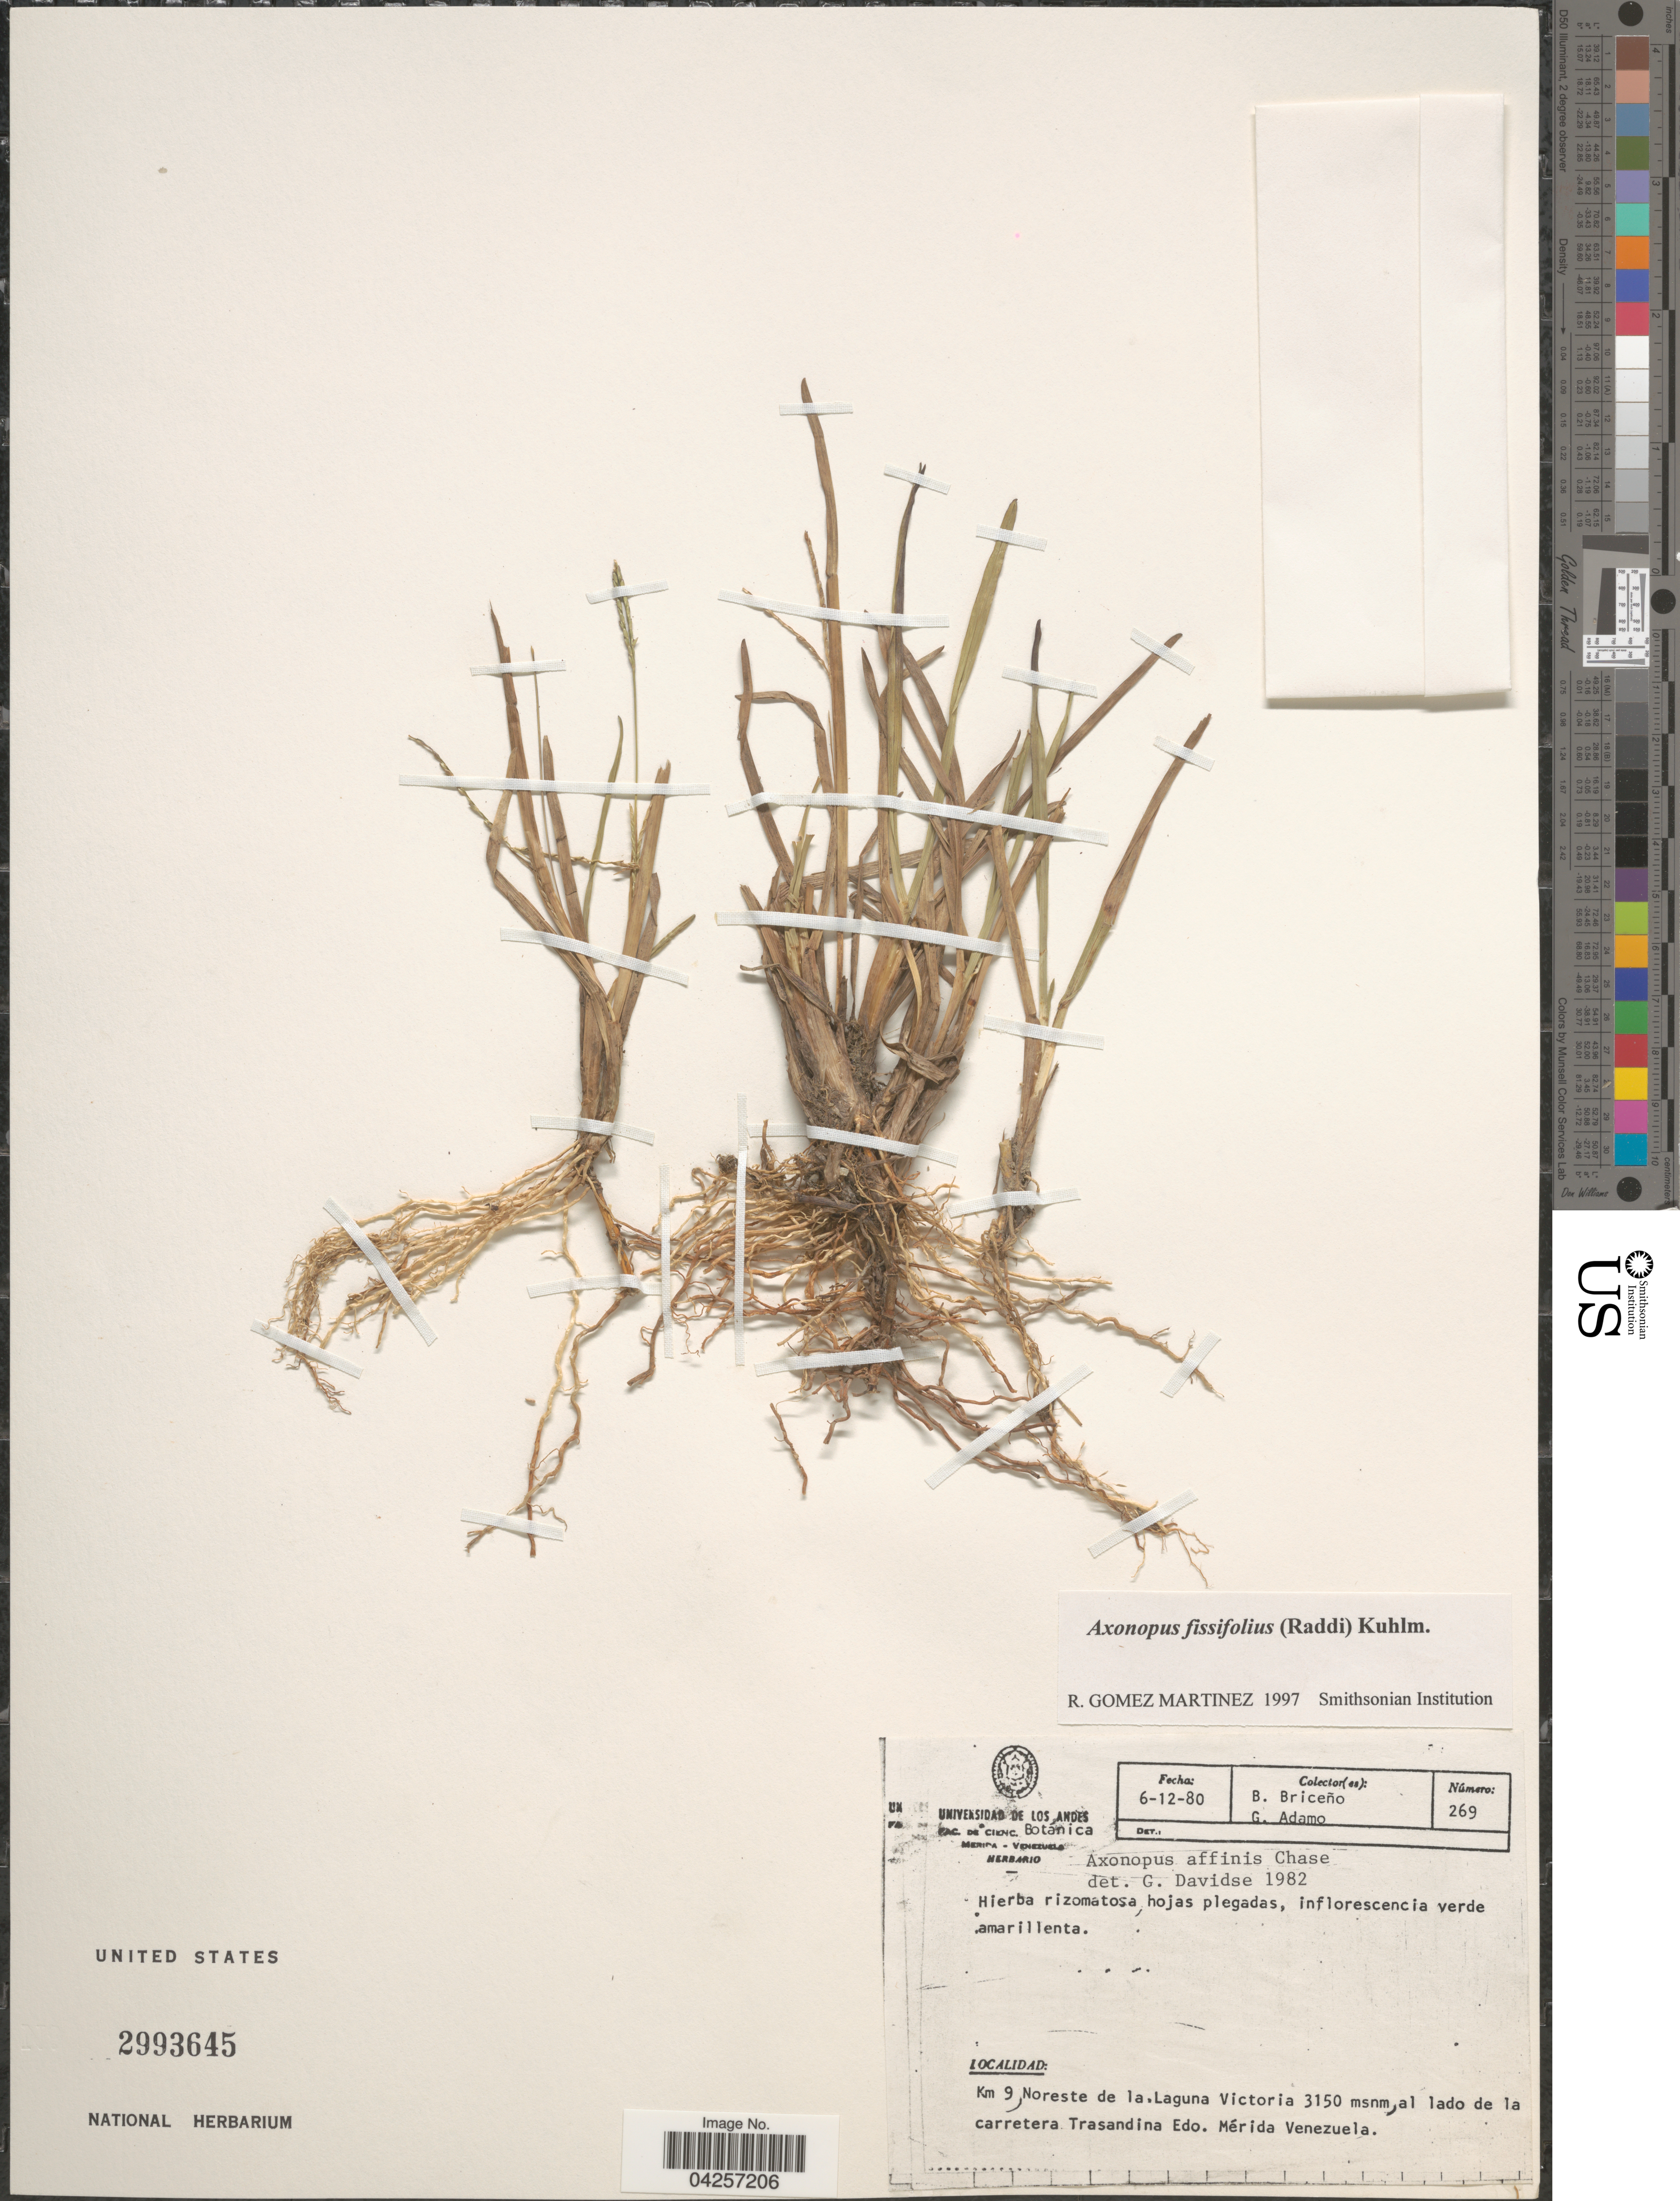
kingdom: Plantae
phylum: Tracheophyta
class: Liliopsida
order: Poales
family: Poaceae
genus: Axonopus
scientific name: Axonopus fissifolius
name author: (Raddi) Kuhlm.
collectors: B. Briceño & G. Adamo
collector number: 269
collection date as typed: Transcribed d/m/y: 6/12/80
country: Venezuela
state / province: Merida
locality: Km 9, Noreste de la Laguna Victoria, al lado de la carretera Trasandina.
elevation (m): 3150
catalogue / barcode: US 2993645